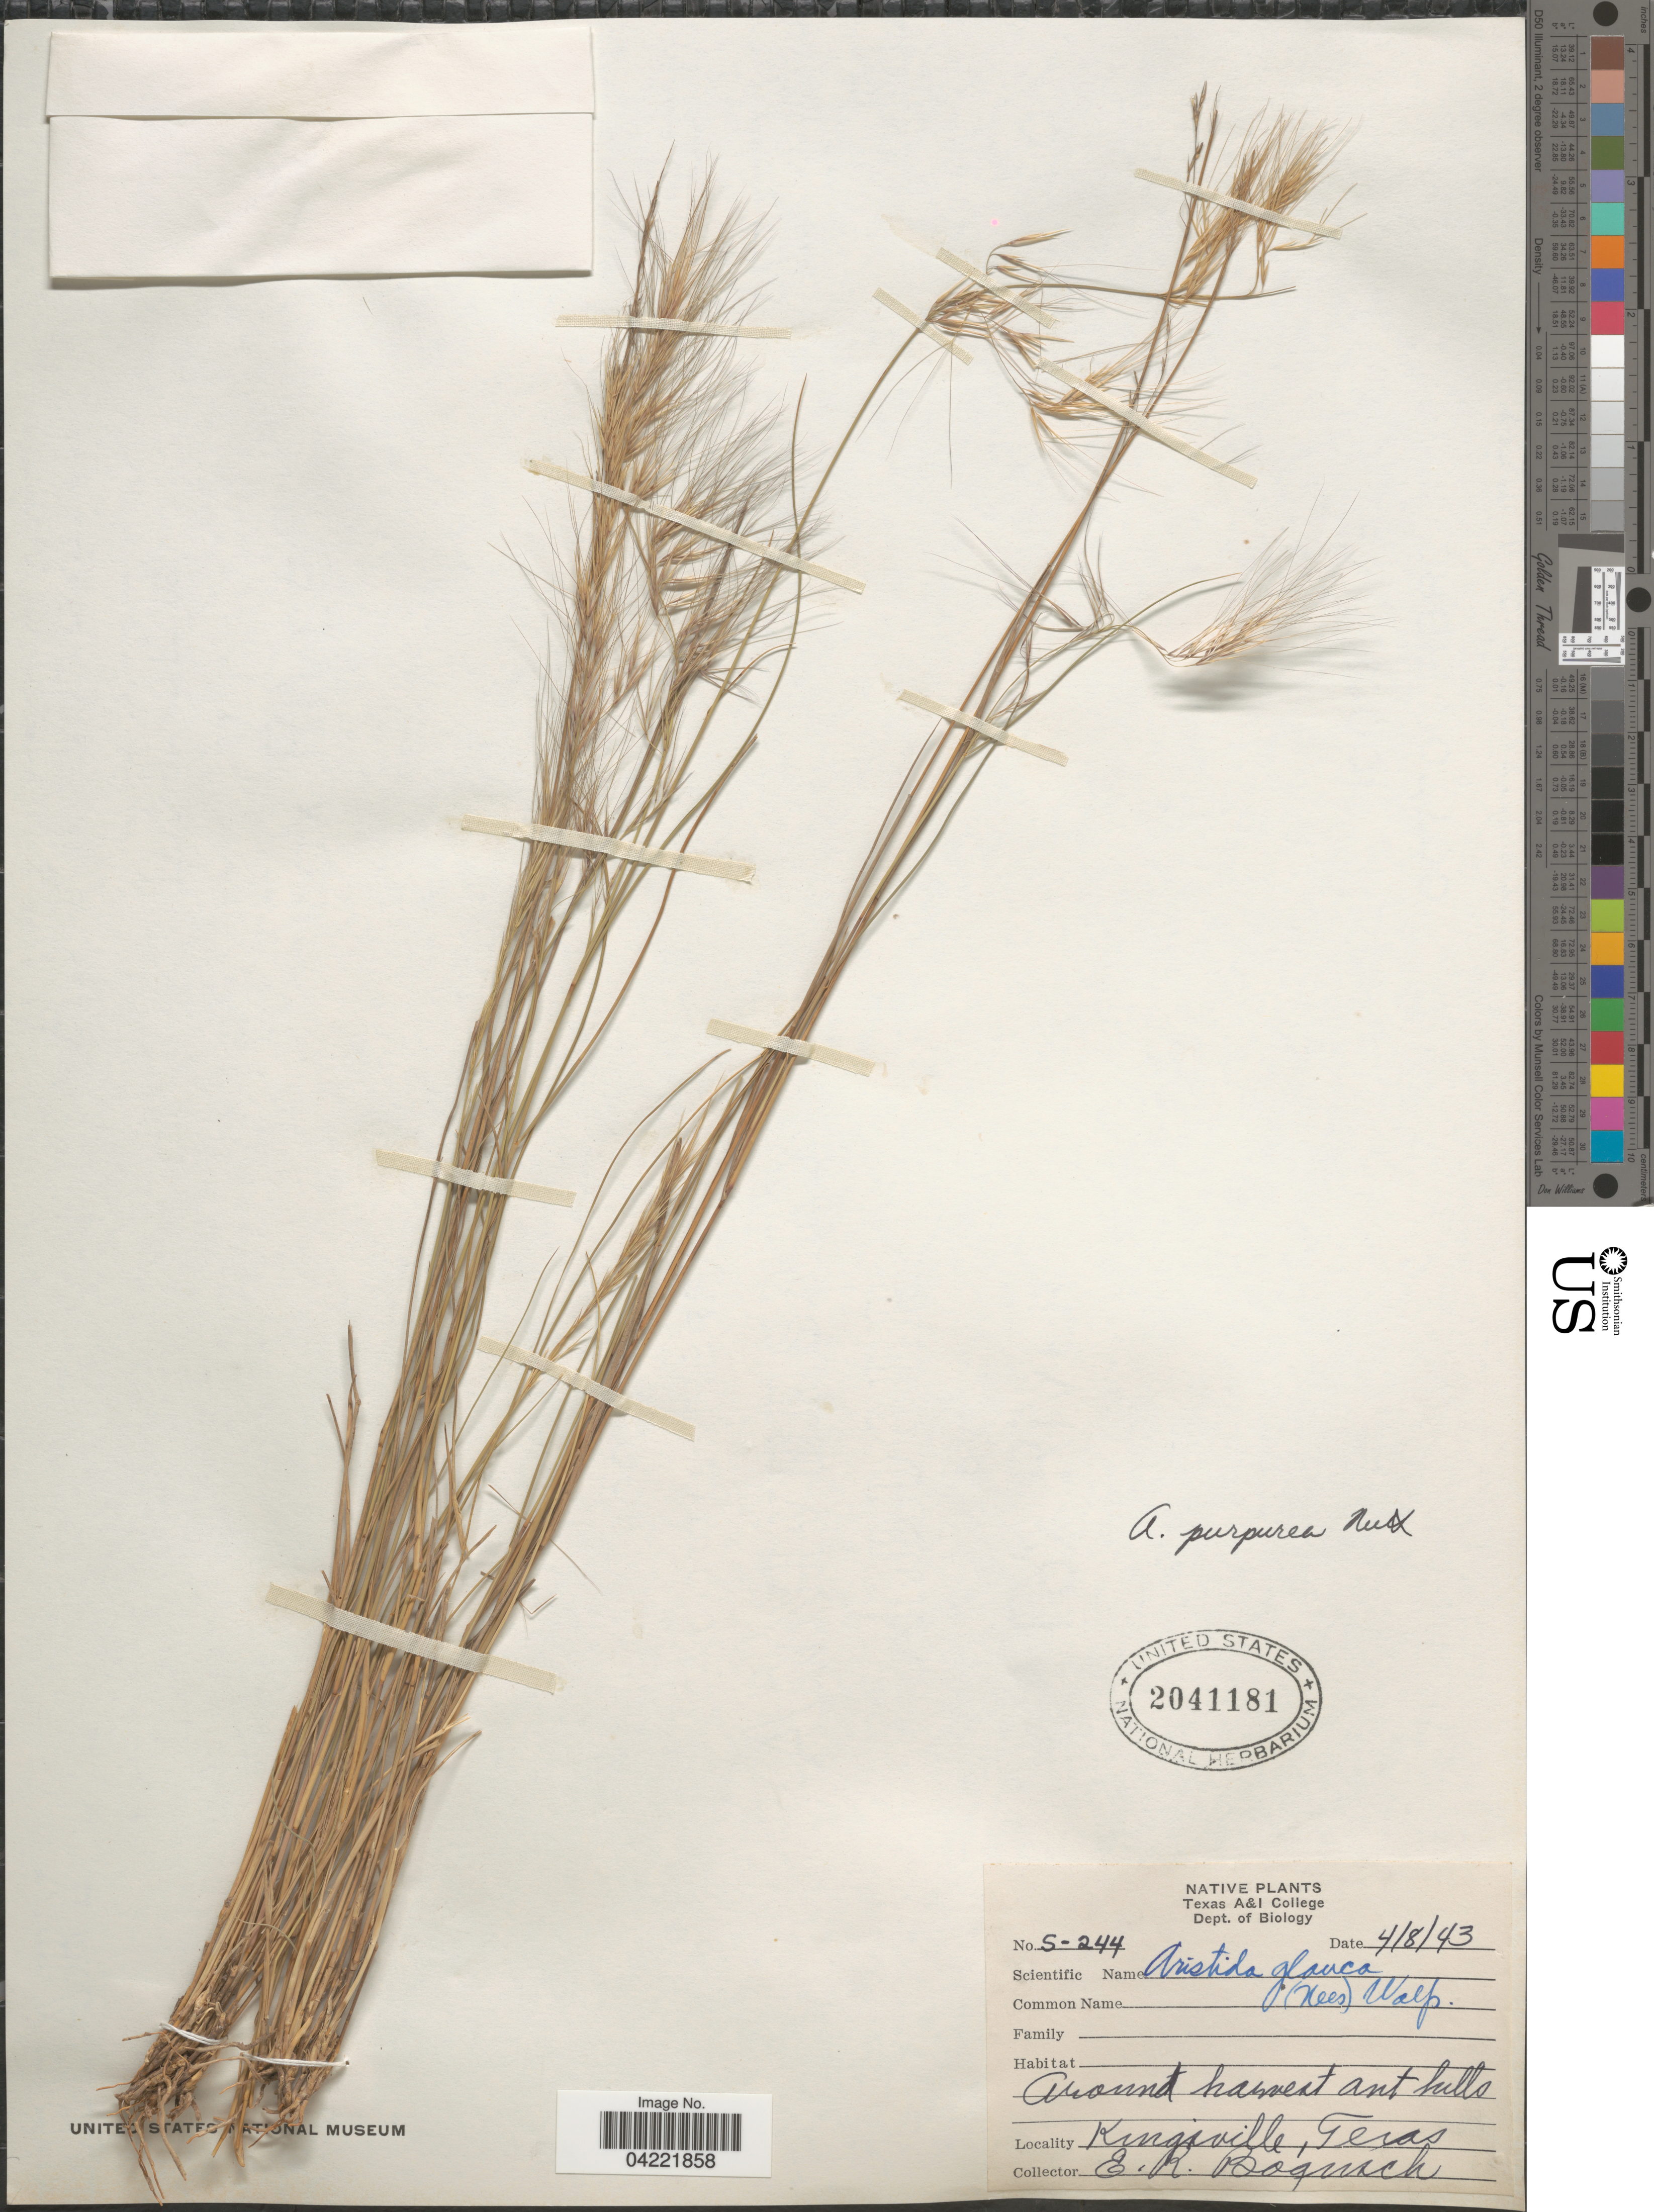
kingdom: Plantae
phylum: Tracheophyta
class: Liliopsida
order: Poales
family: Poaceae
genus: Aristida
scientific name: Aristida purpurea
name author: Nutt.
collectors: E. Bogusch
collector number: S-244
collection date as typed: Transcribed d/m/y: 8/4/43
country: United States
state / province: Texas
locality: Kingsville.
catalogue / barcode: US 2041181